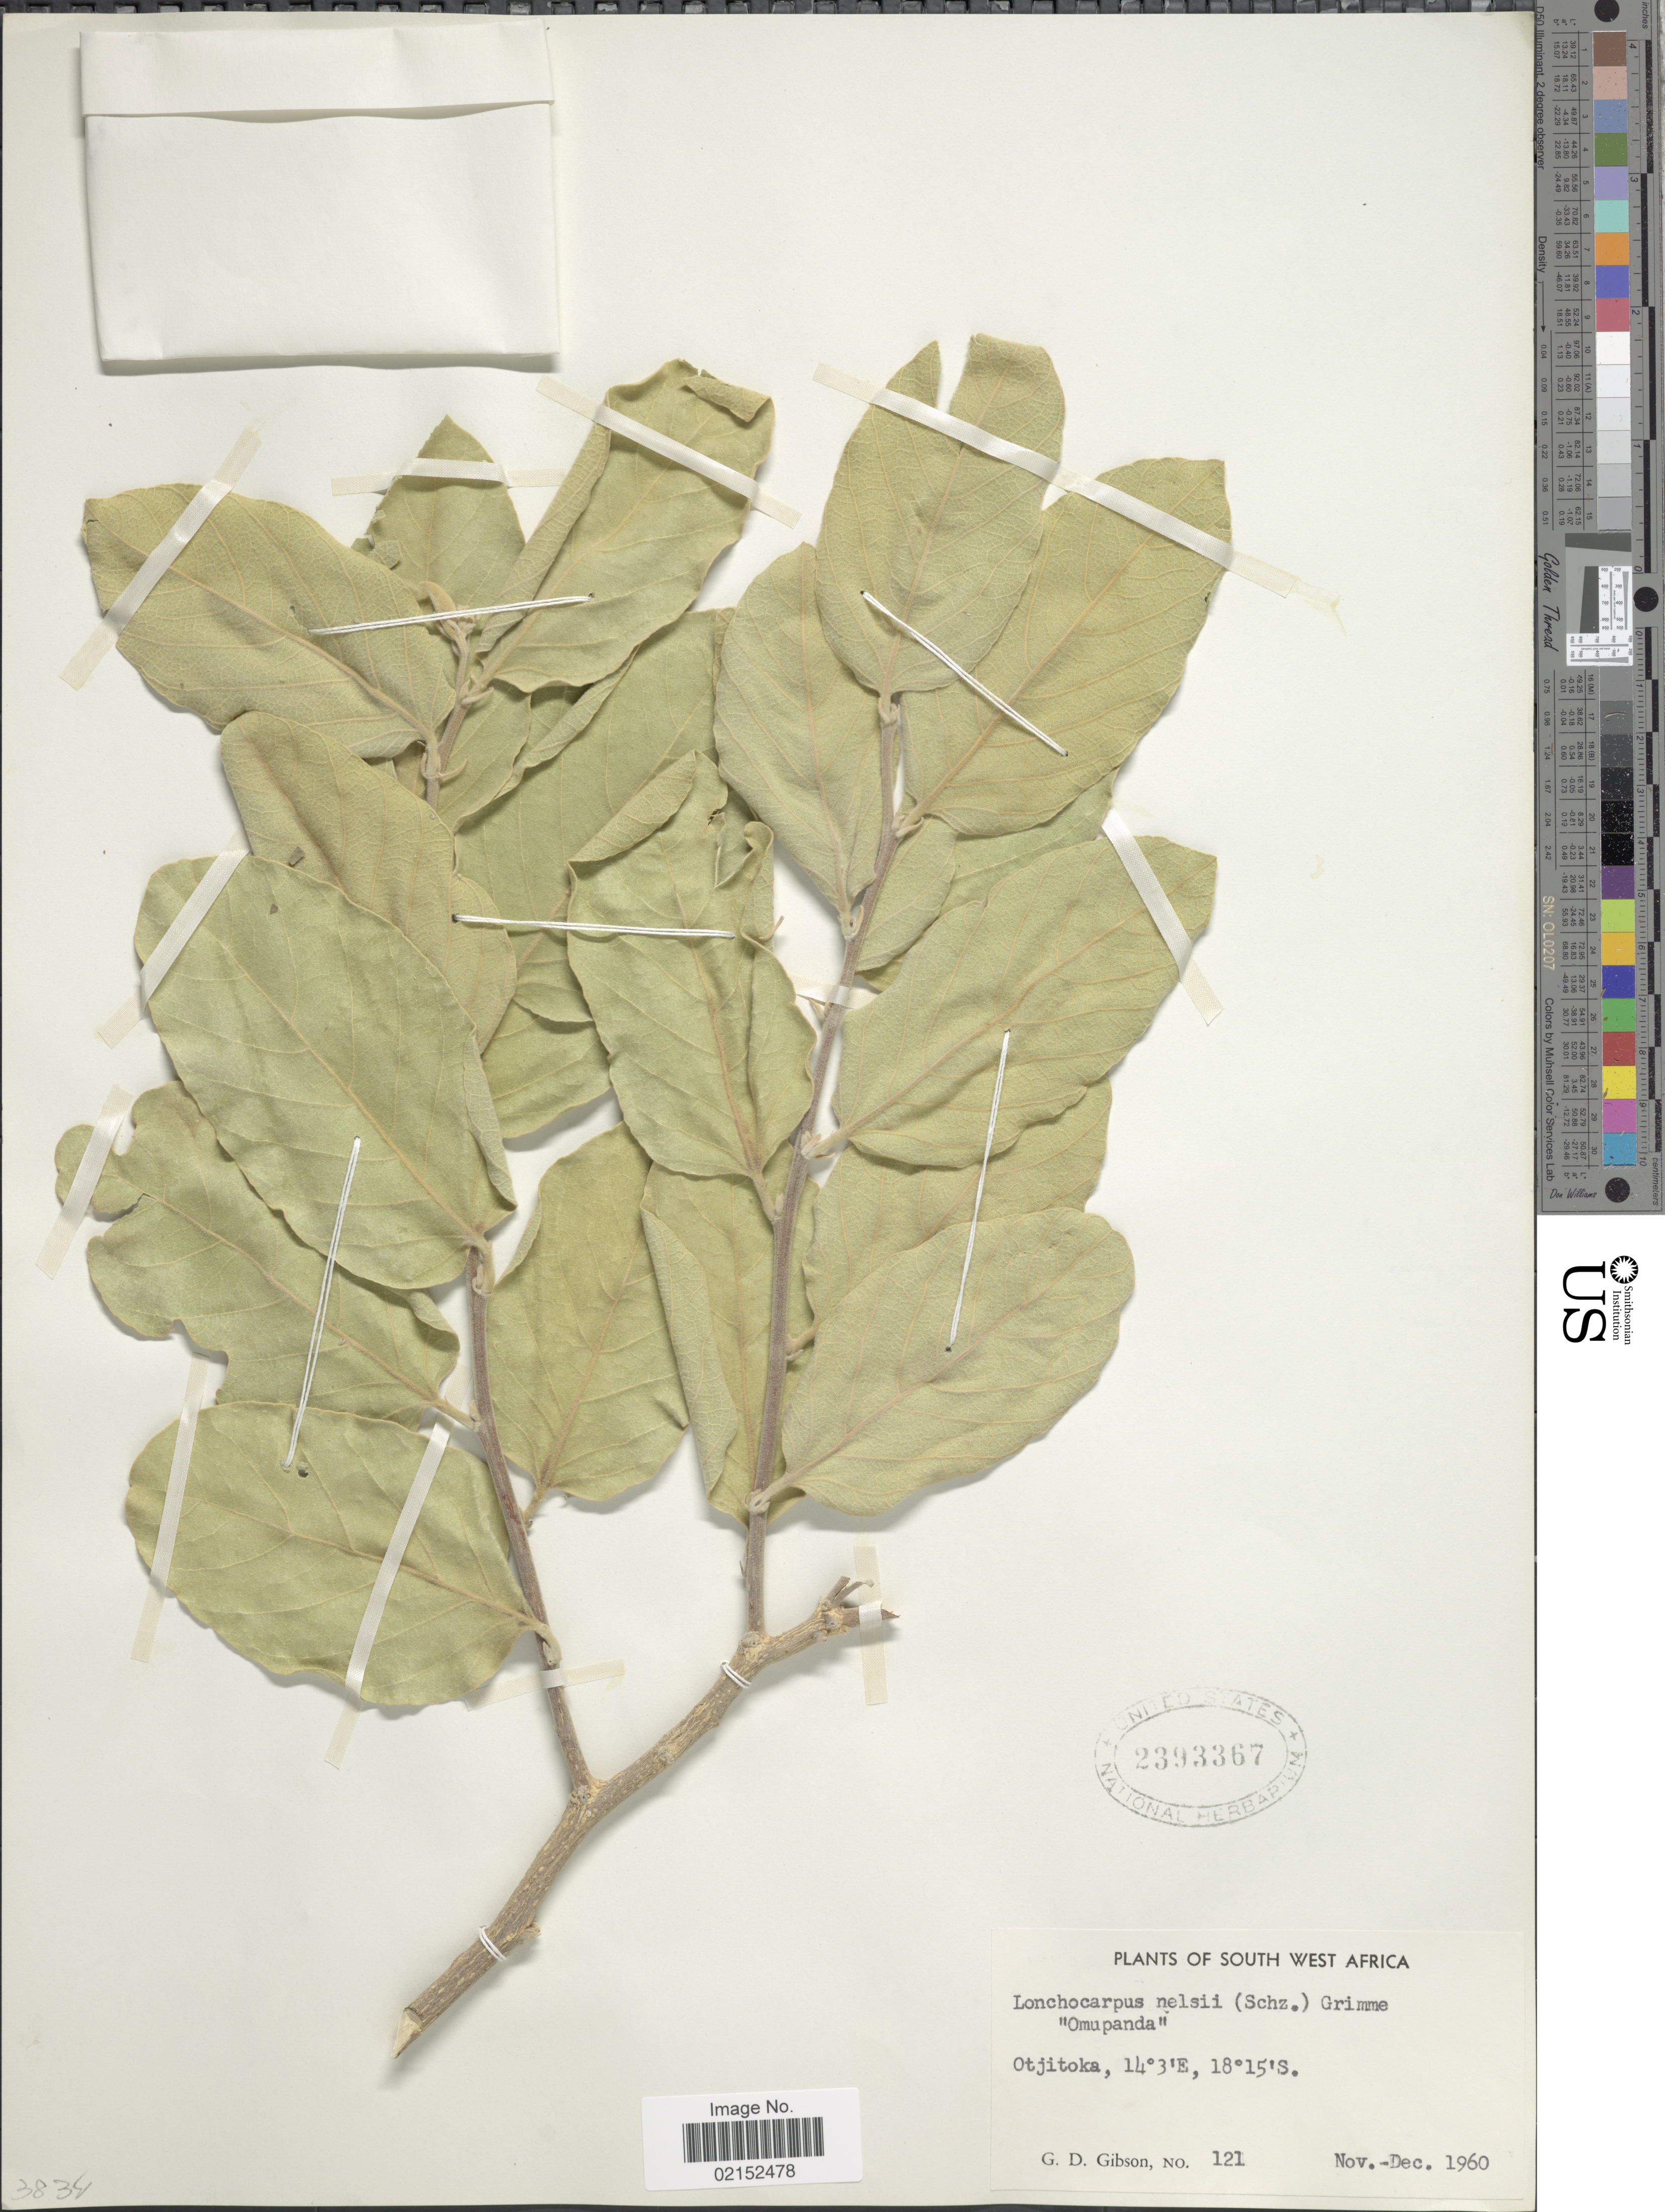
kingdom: Plantae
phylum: Tracheophyta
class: Magnoliopsida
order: Fabales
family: Fabaceae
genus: Lonchocarpus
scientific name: Lonchocarpus nelsii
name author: Schinz ex Heering & Grimme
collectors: G. D. Gibson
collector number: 121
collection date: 1960-11/1960-12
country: Namibia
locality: South West Africa. Otjitoka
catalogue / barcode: US 2393367